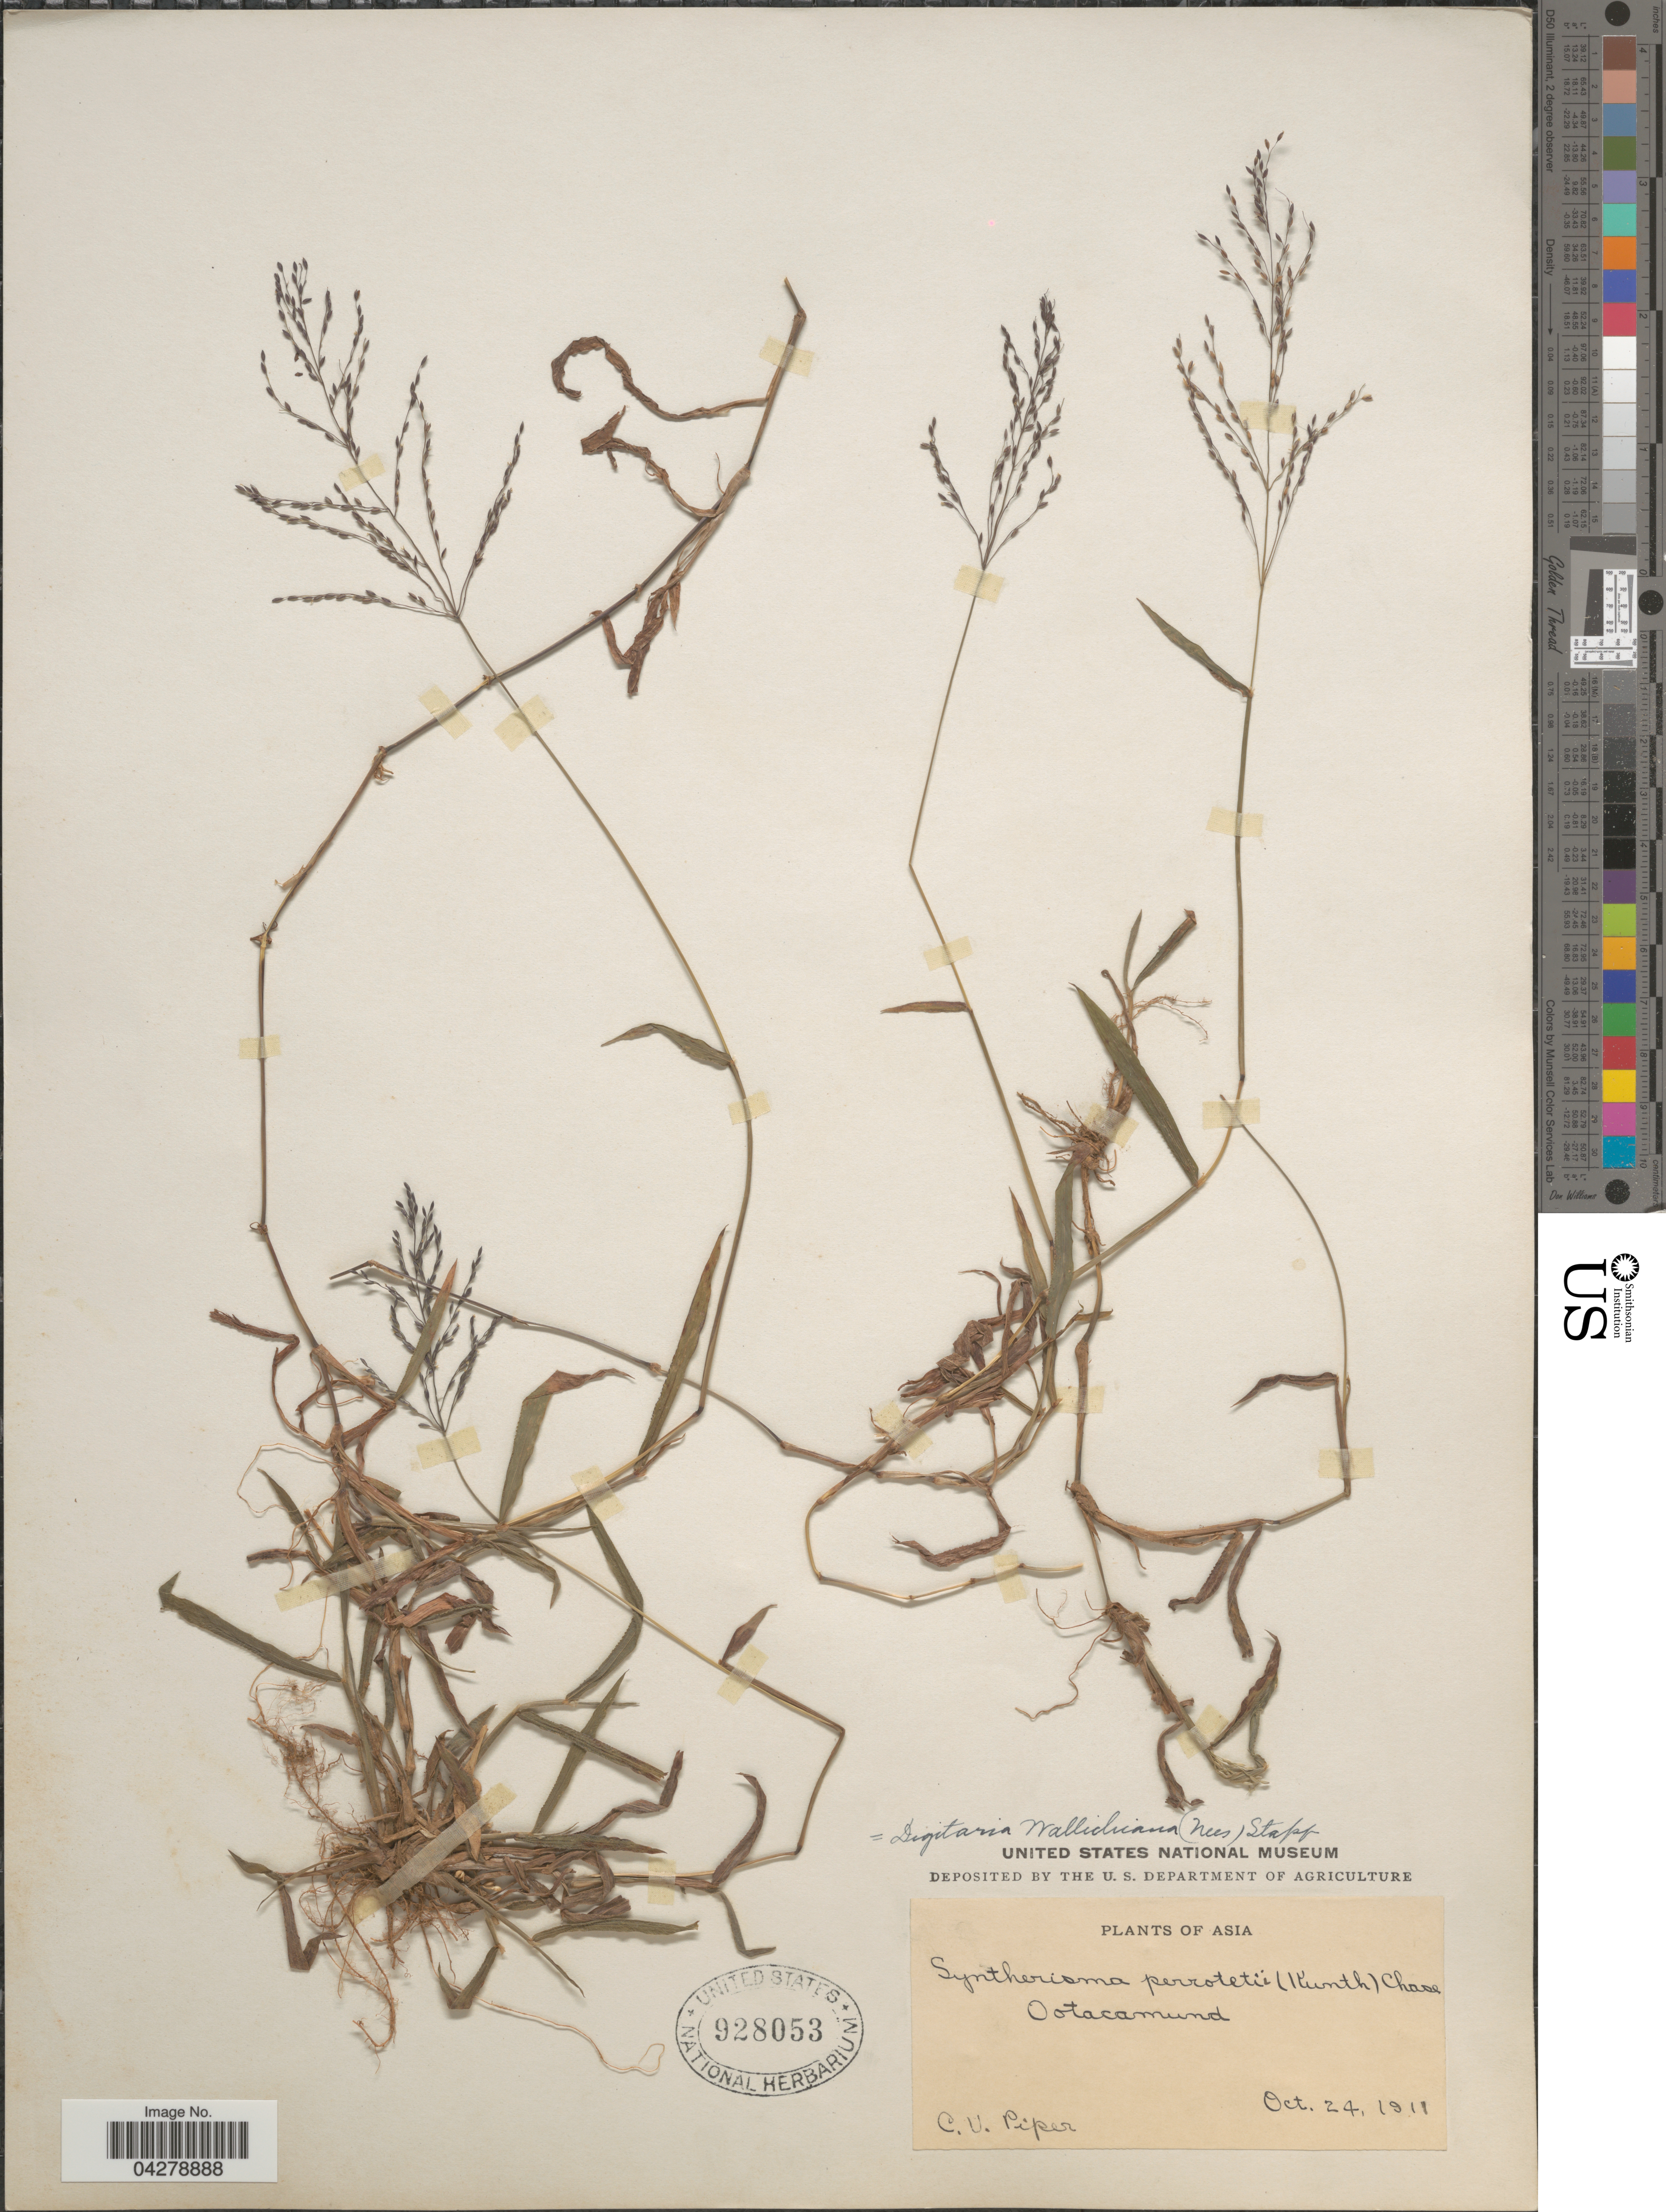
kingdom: Plantae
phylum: Tracheophyta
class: Liliopsida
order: Poales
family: Poaceae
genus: Digitaria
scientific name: Digitaria wallichiana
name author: (Nees) Stapf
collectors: C. V. Piper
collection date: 1911-10-24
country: India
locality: Asia. Ootacamund.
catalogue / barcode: US 928053